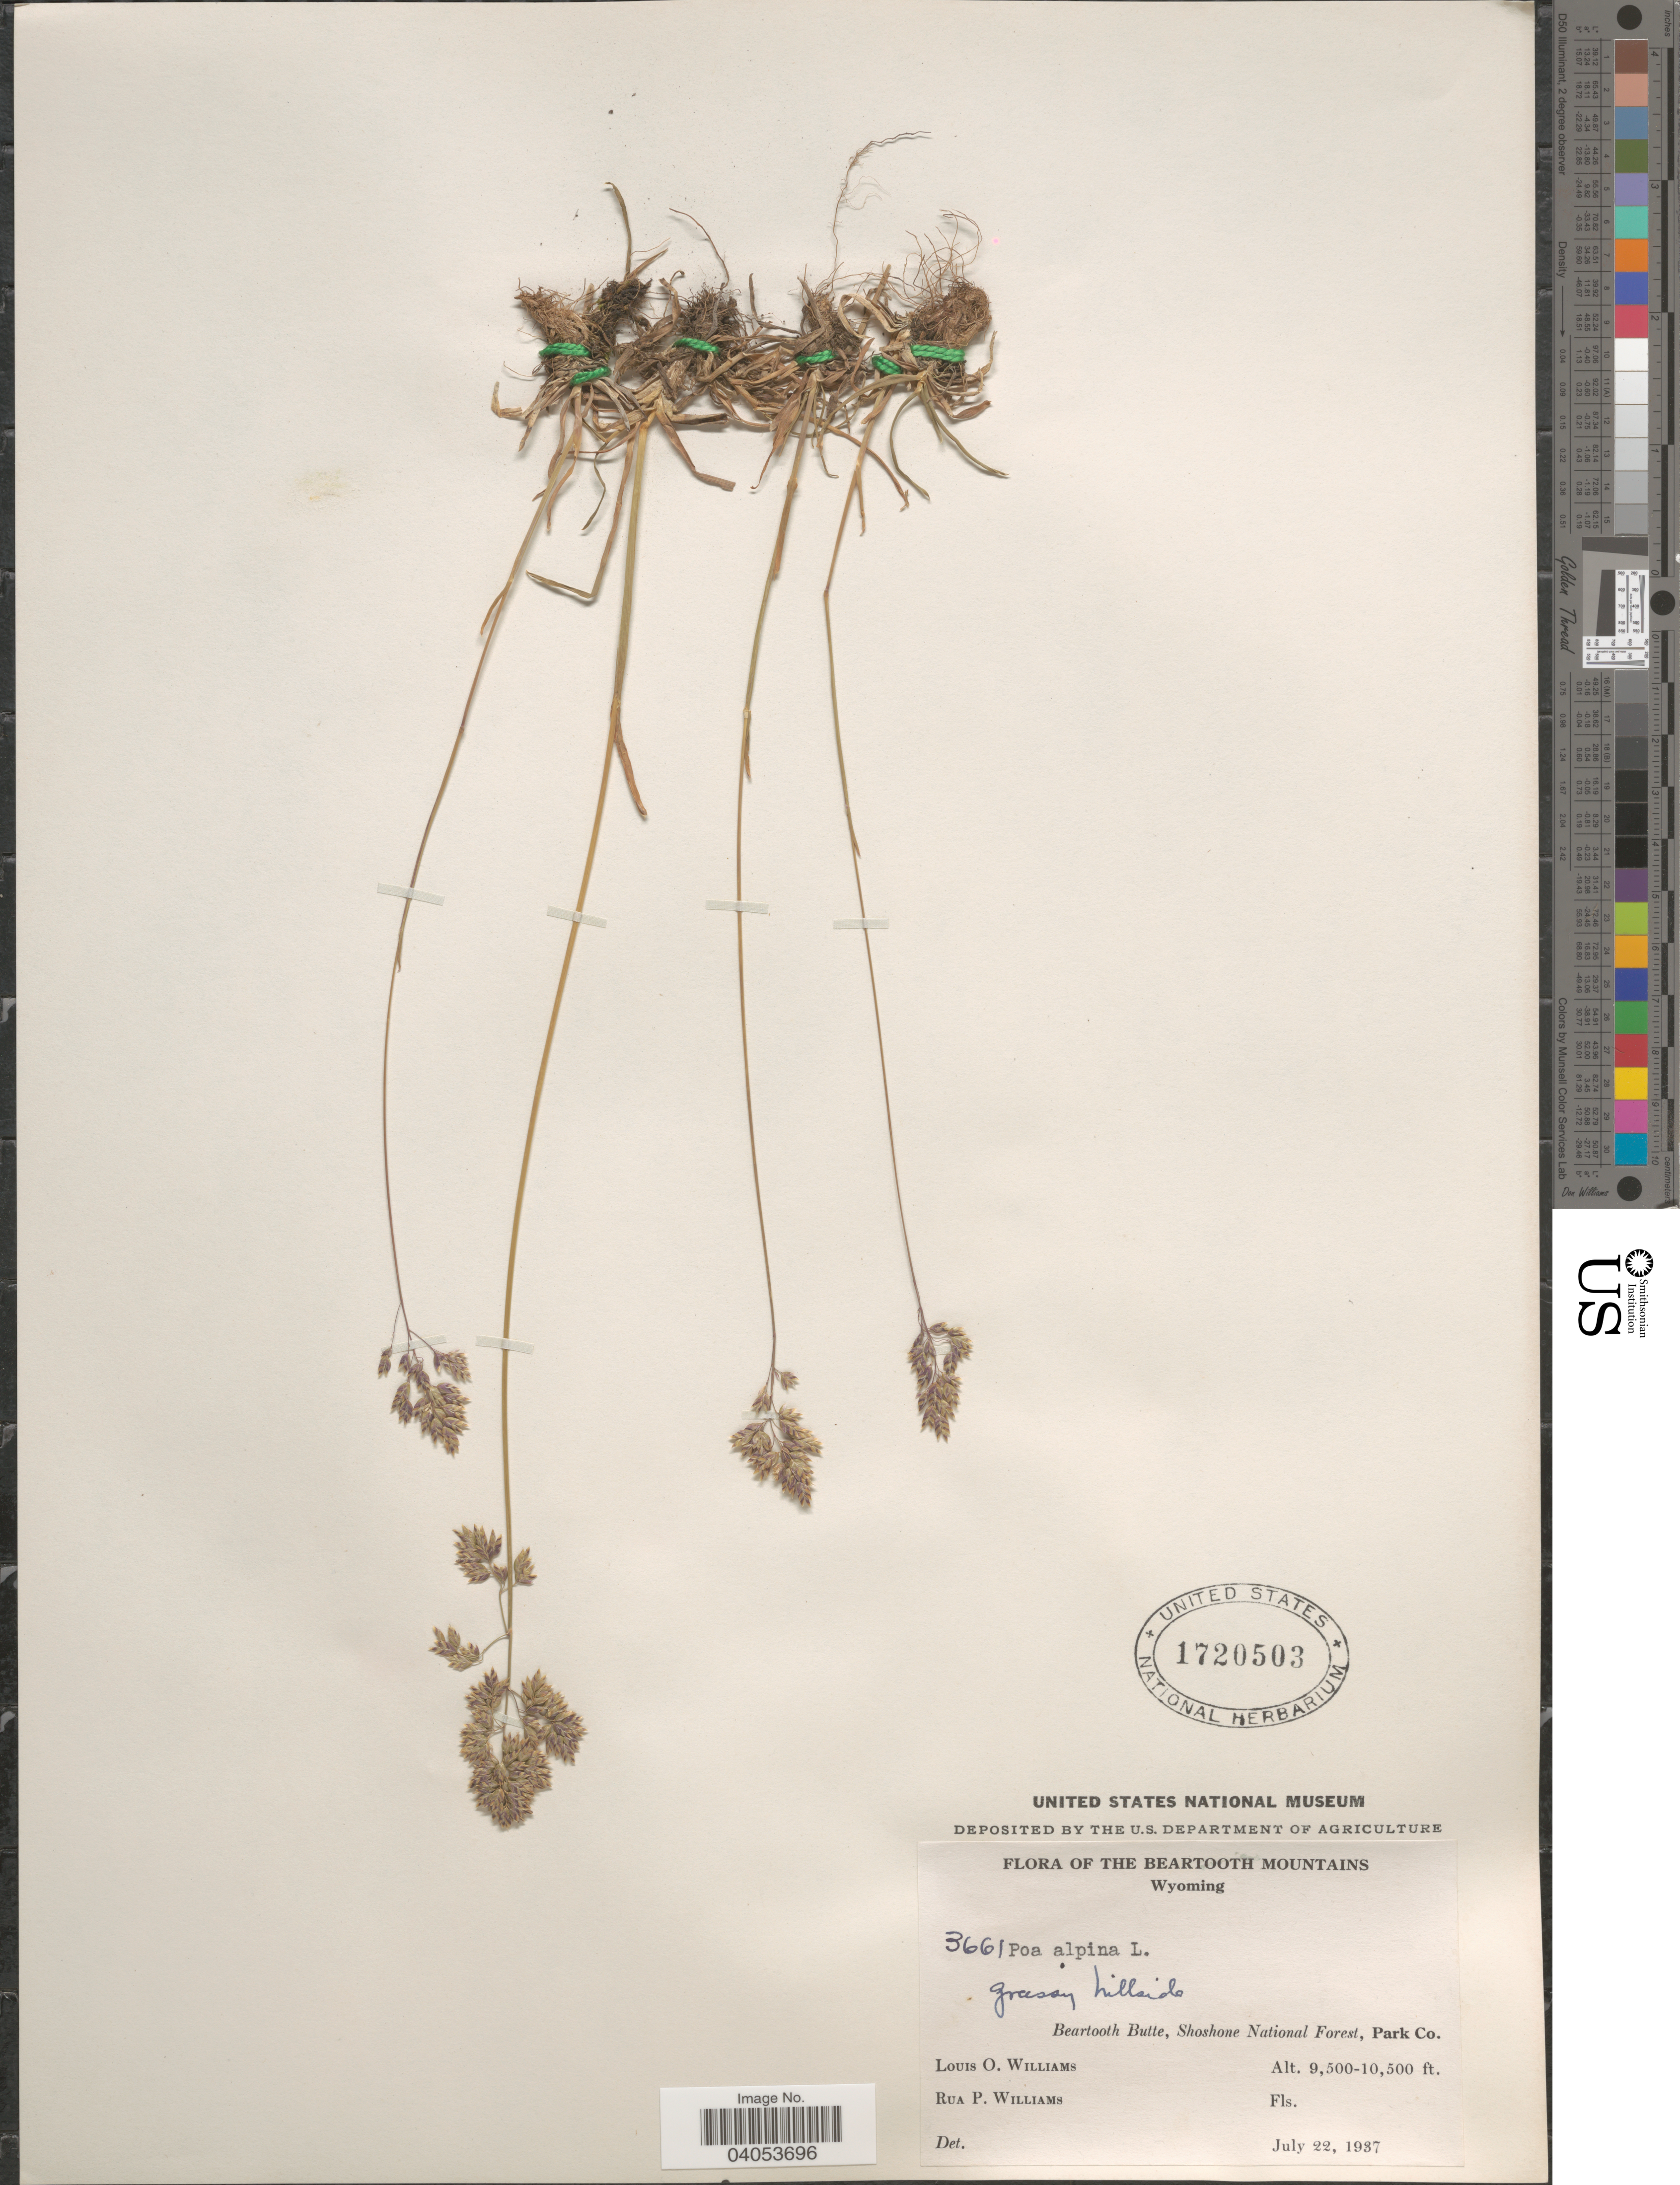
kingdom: Plantae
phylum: Tracheophyta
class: Liliopsida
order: Poales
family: Poaceae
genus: Poa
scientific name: Poa alpina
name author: L.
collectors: L. O. Williams & R. P. Williams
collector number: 3661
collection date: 1937-07-22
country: United States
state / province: Wyoming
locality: The Beartooth Mountains. Beartooth Butte, Shoshone National Forest, Park Co.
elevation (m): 2896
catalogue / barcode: US 1720503